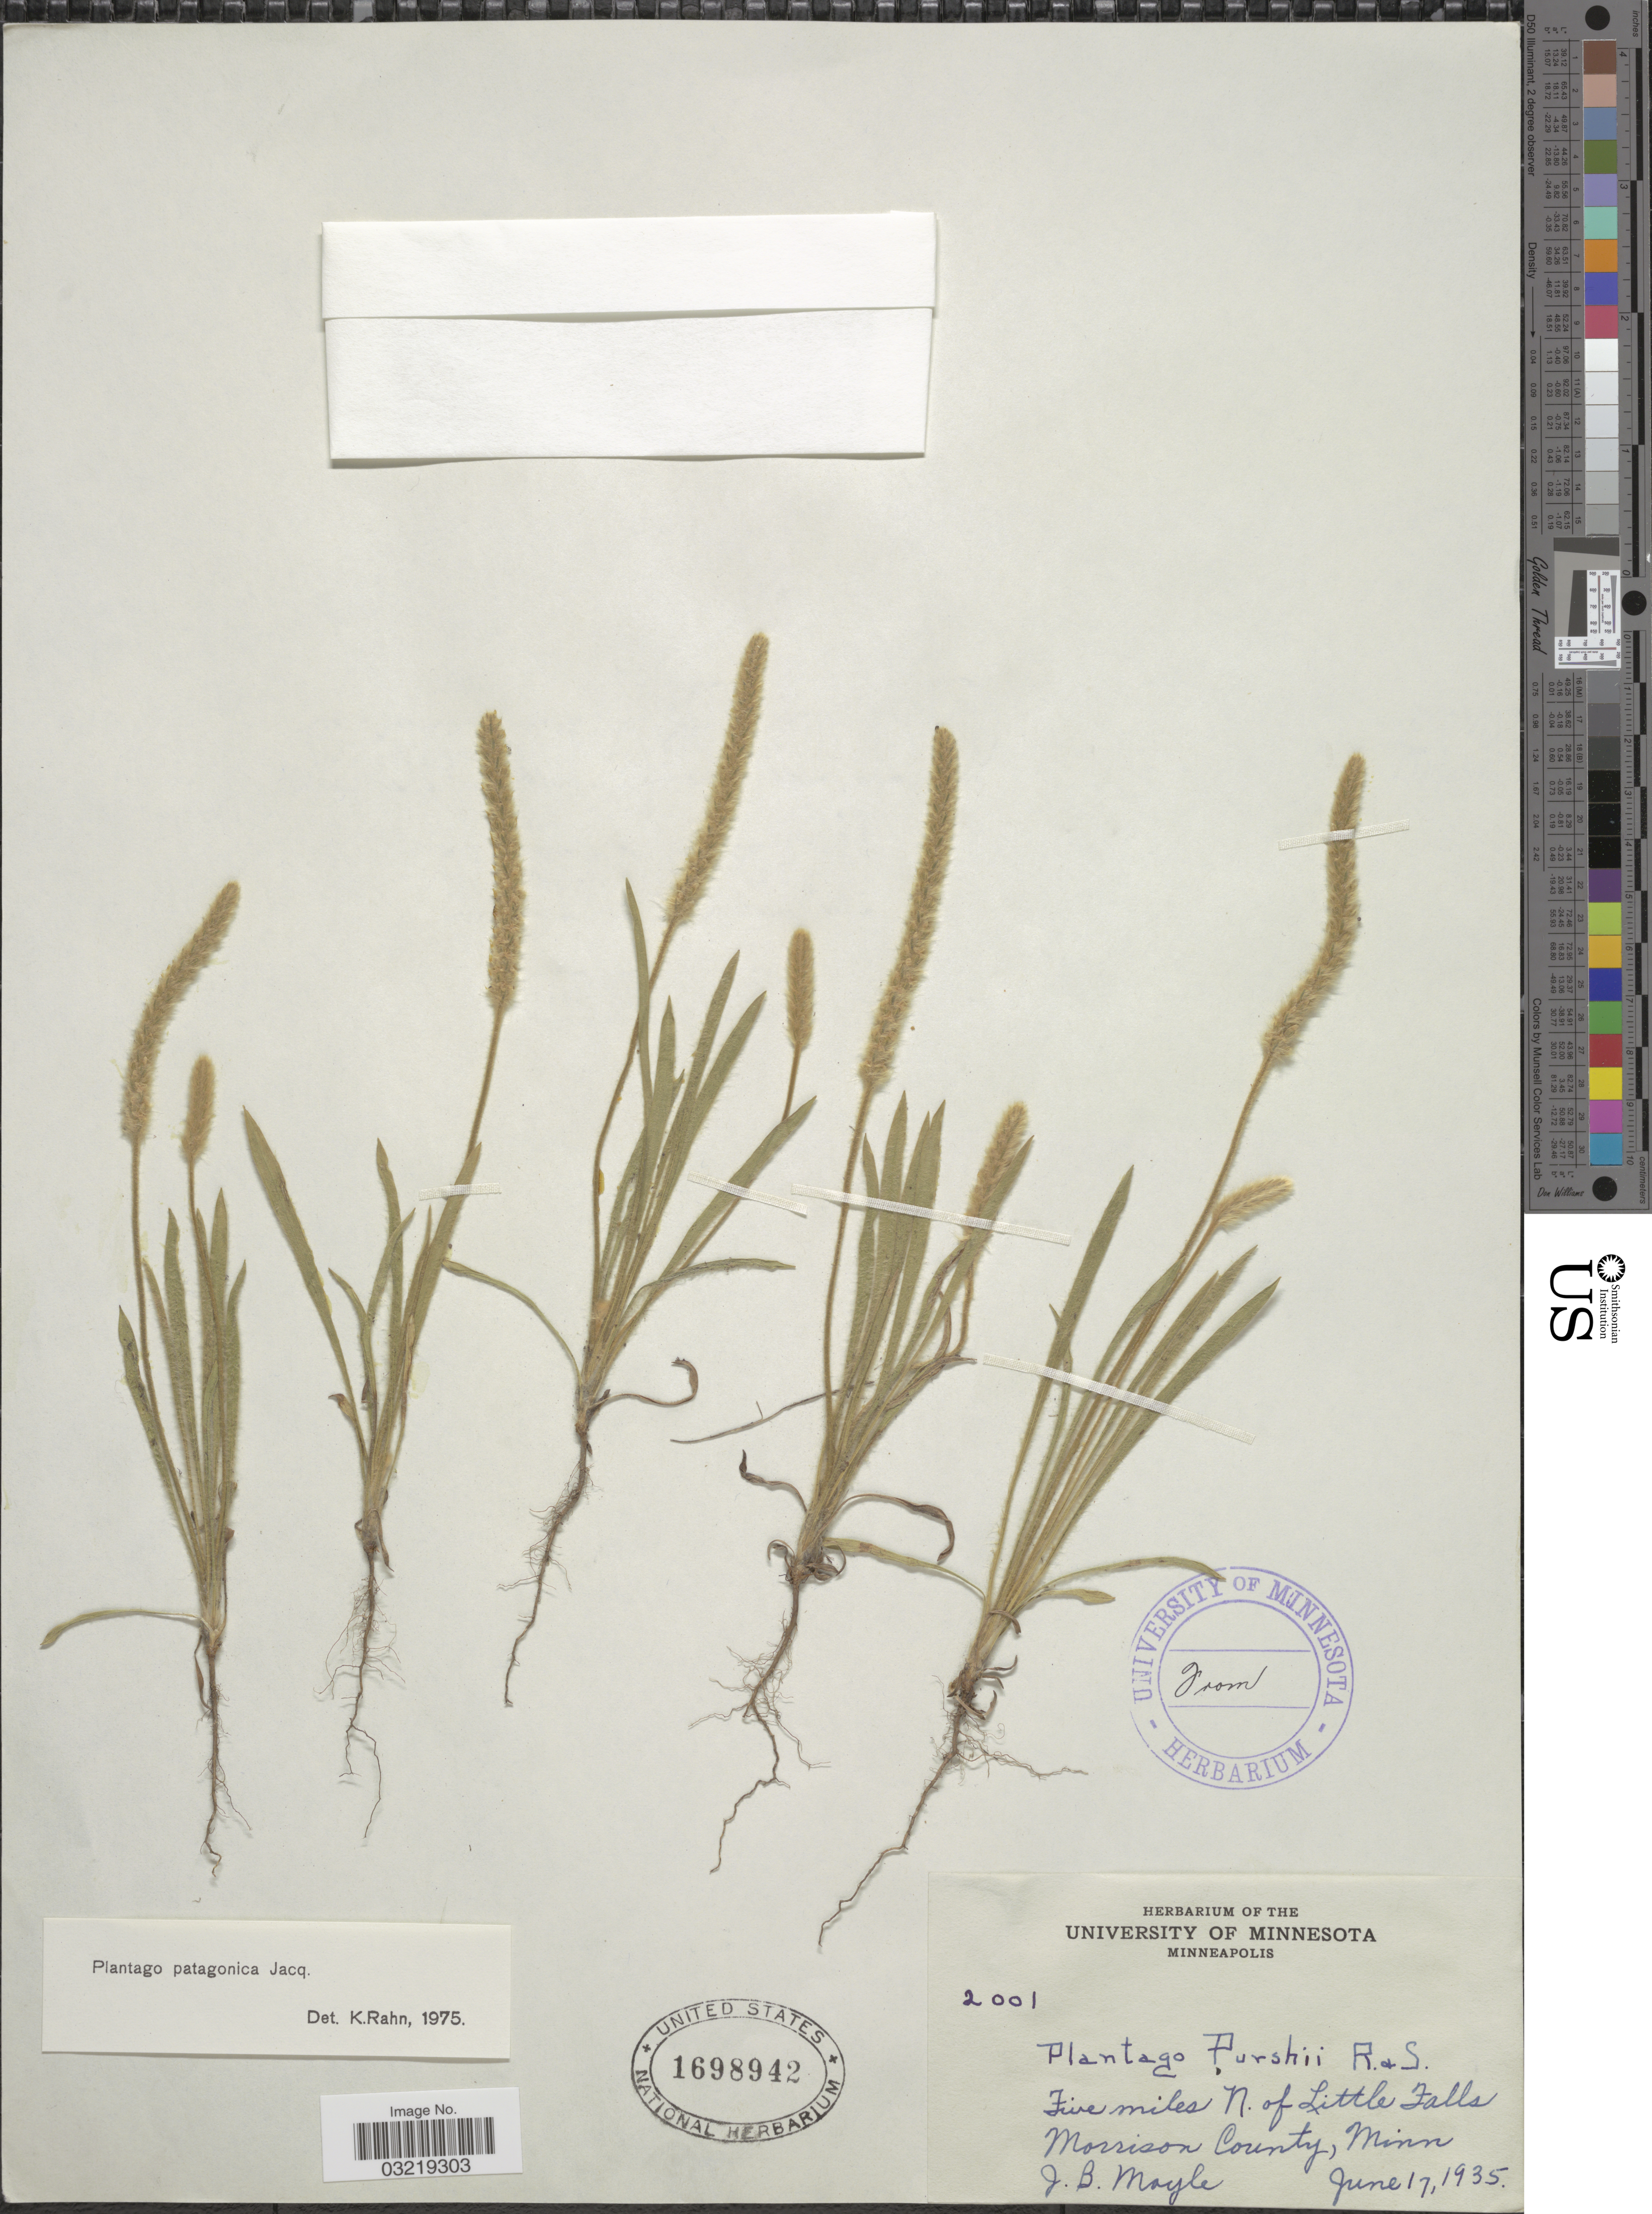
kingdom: Plantae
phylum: Tracheophyta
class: Magnoliopsida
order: Lamiales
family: Plantaginaceae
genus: Plantago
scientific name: Plantago patagonica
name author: Jacq.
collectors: J. Moyle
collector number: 2001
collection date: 1935-06-17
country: United States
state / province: Minnesota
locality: Five miles N. of Little Falls, Morrison County.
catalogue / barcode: US 1698942